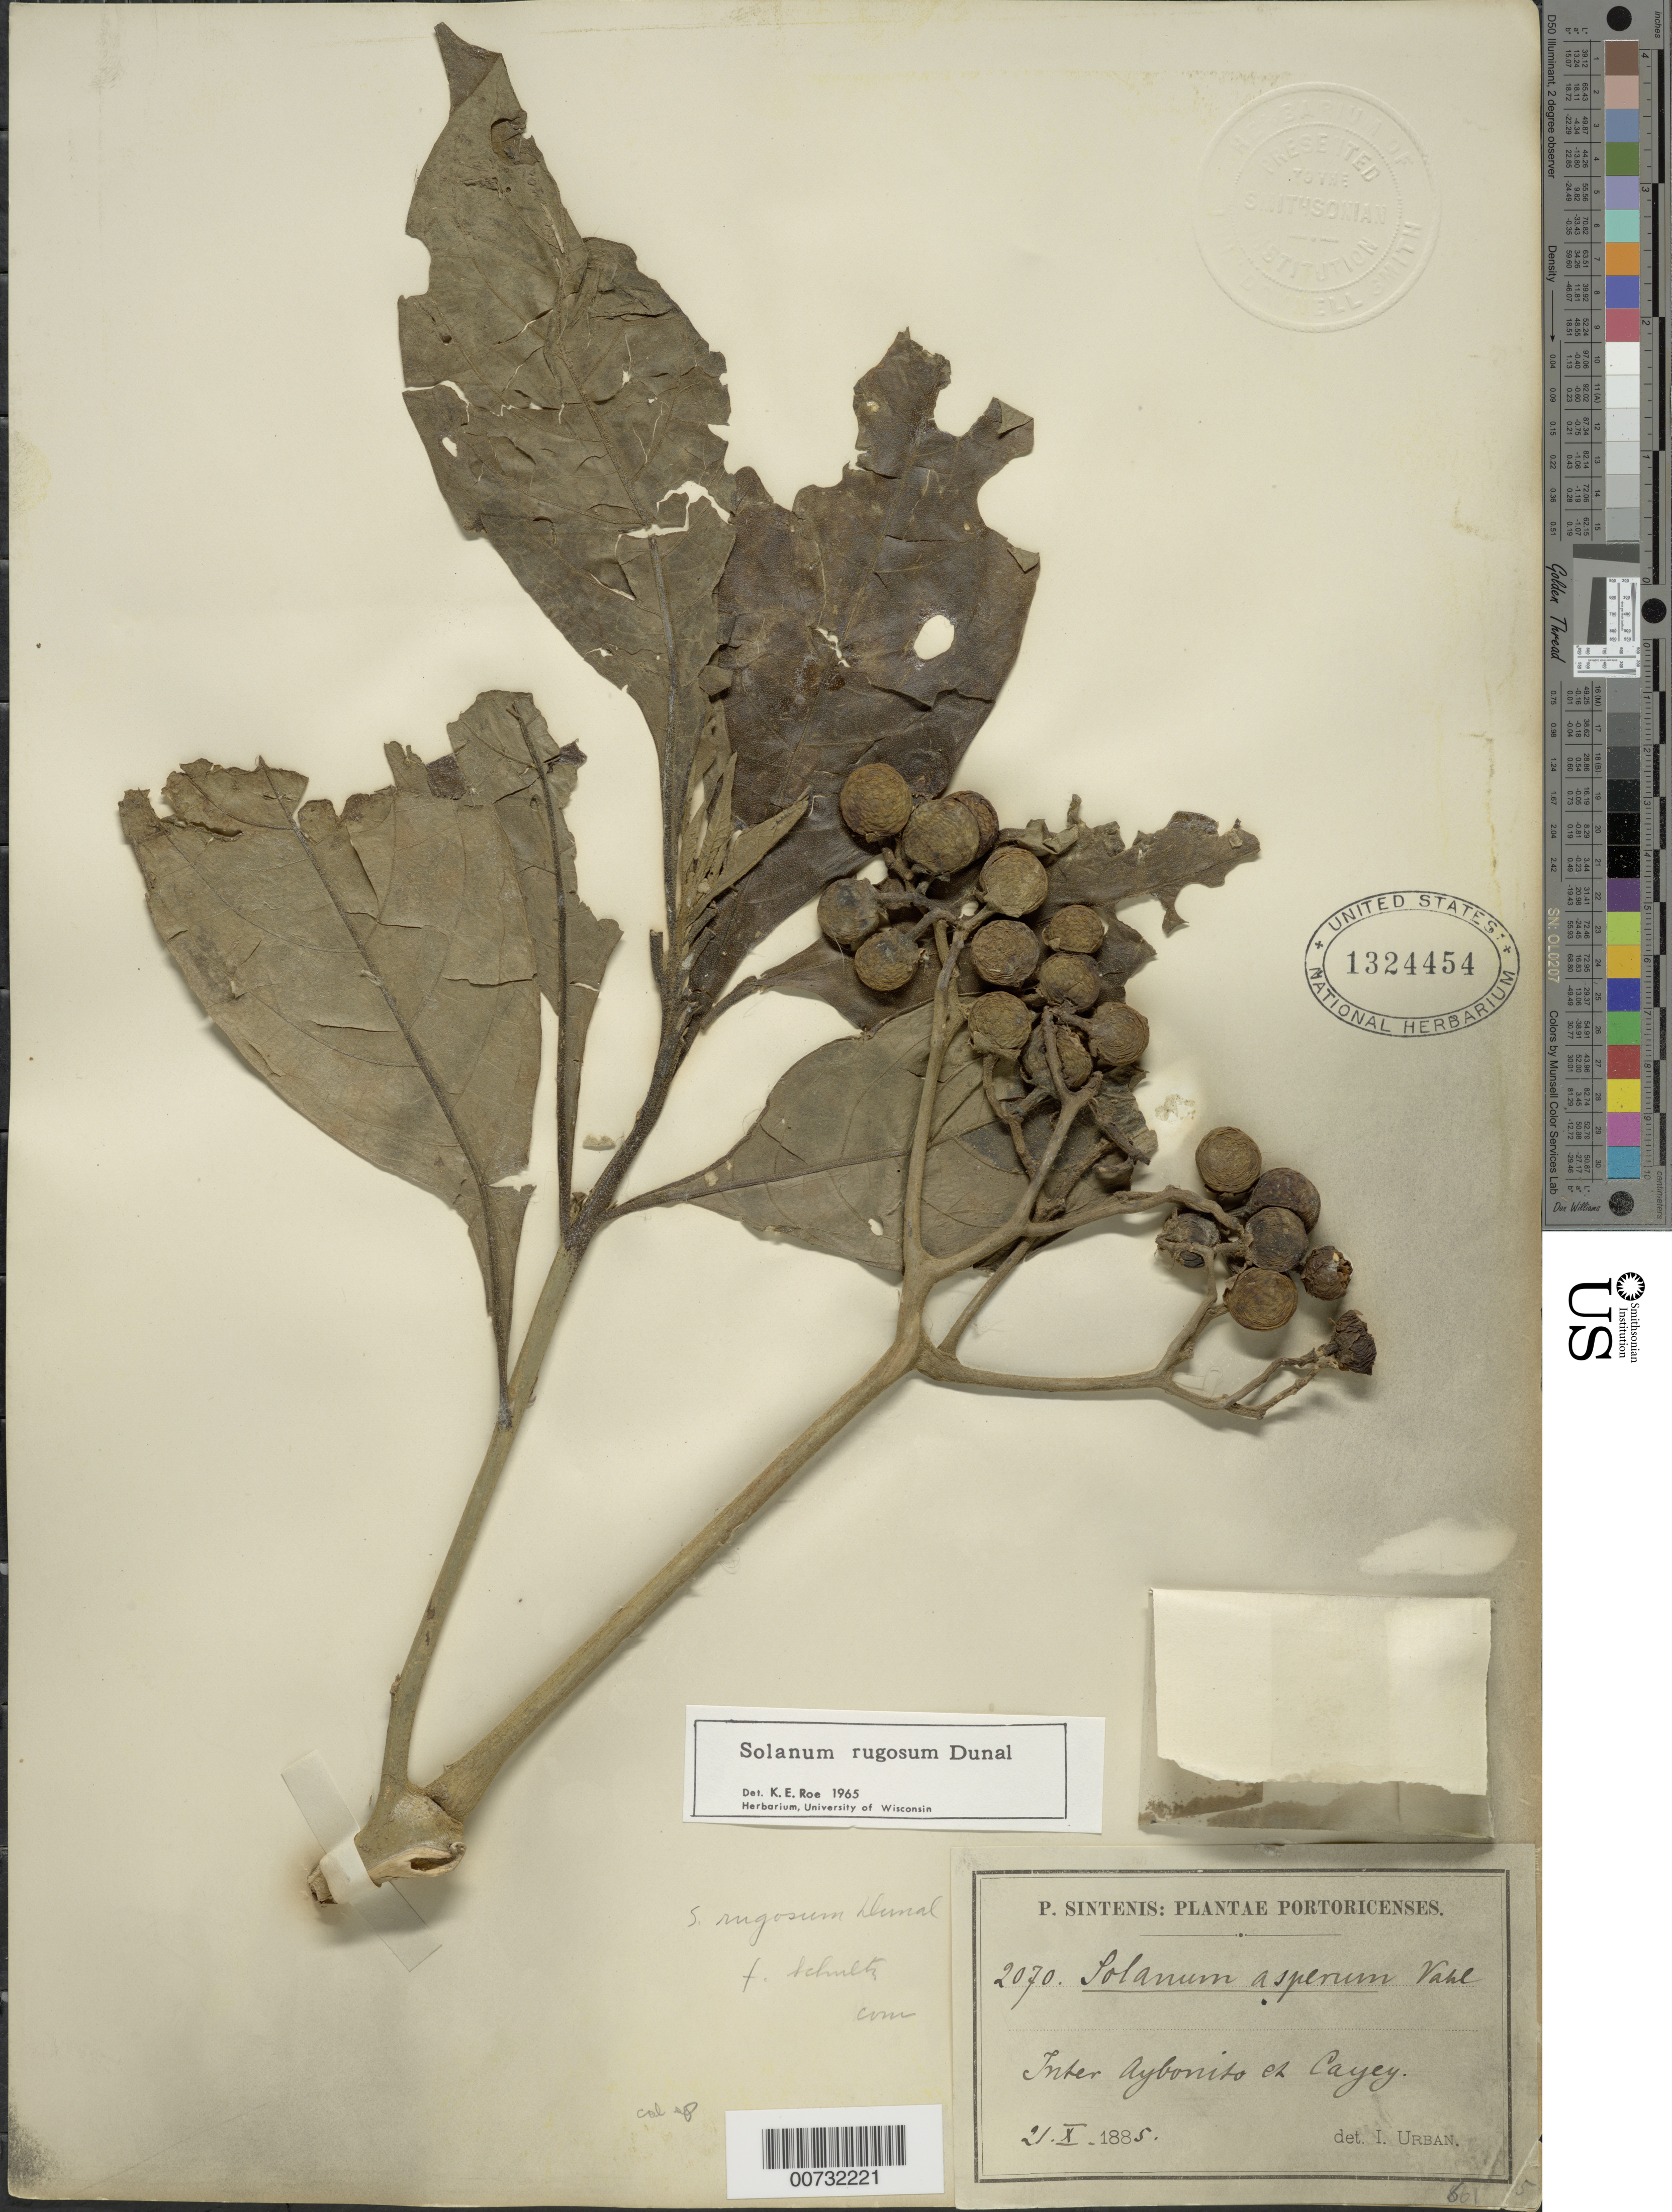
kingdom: Plantae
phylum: Tracheophyta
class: Magnoliopsida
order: Solanales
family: Solanaceae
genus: Solanum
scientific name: Solanum rugosum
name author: Dunal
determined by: Roe, K. E.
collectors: P. Sintenis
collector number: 2070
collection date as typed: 21 Oct 1885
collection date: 1885-10-21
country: Puerto Rico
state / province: Cayey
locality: Inter Aybonito et Cayey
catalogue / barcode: US 1324454